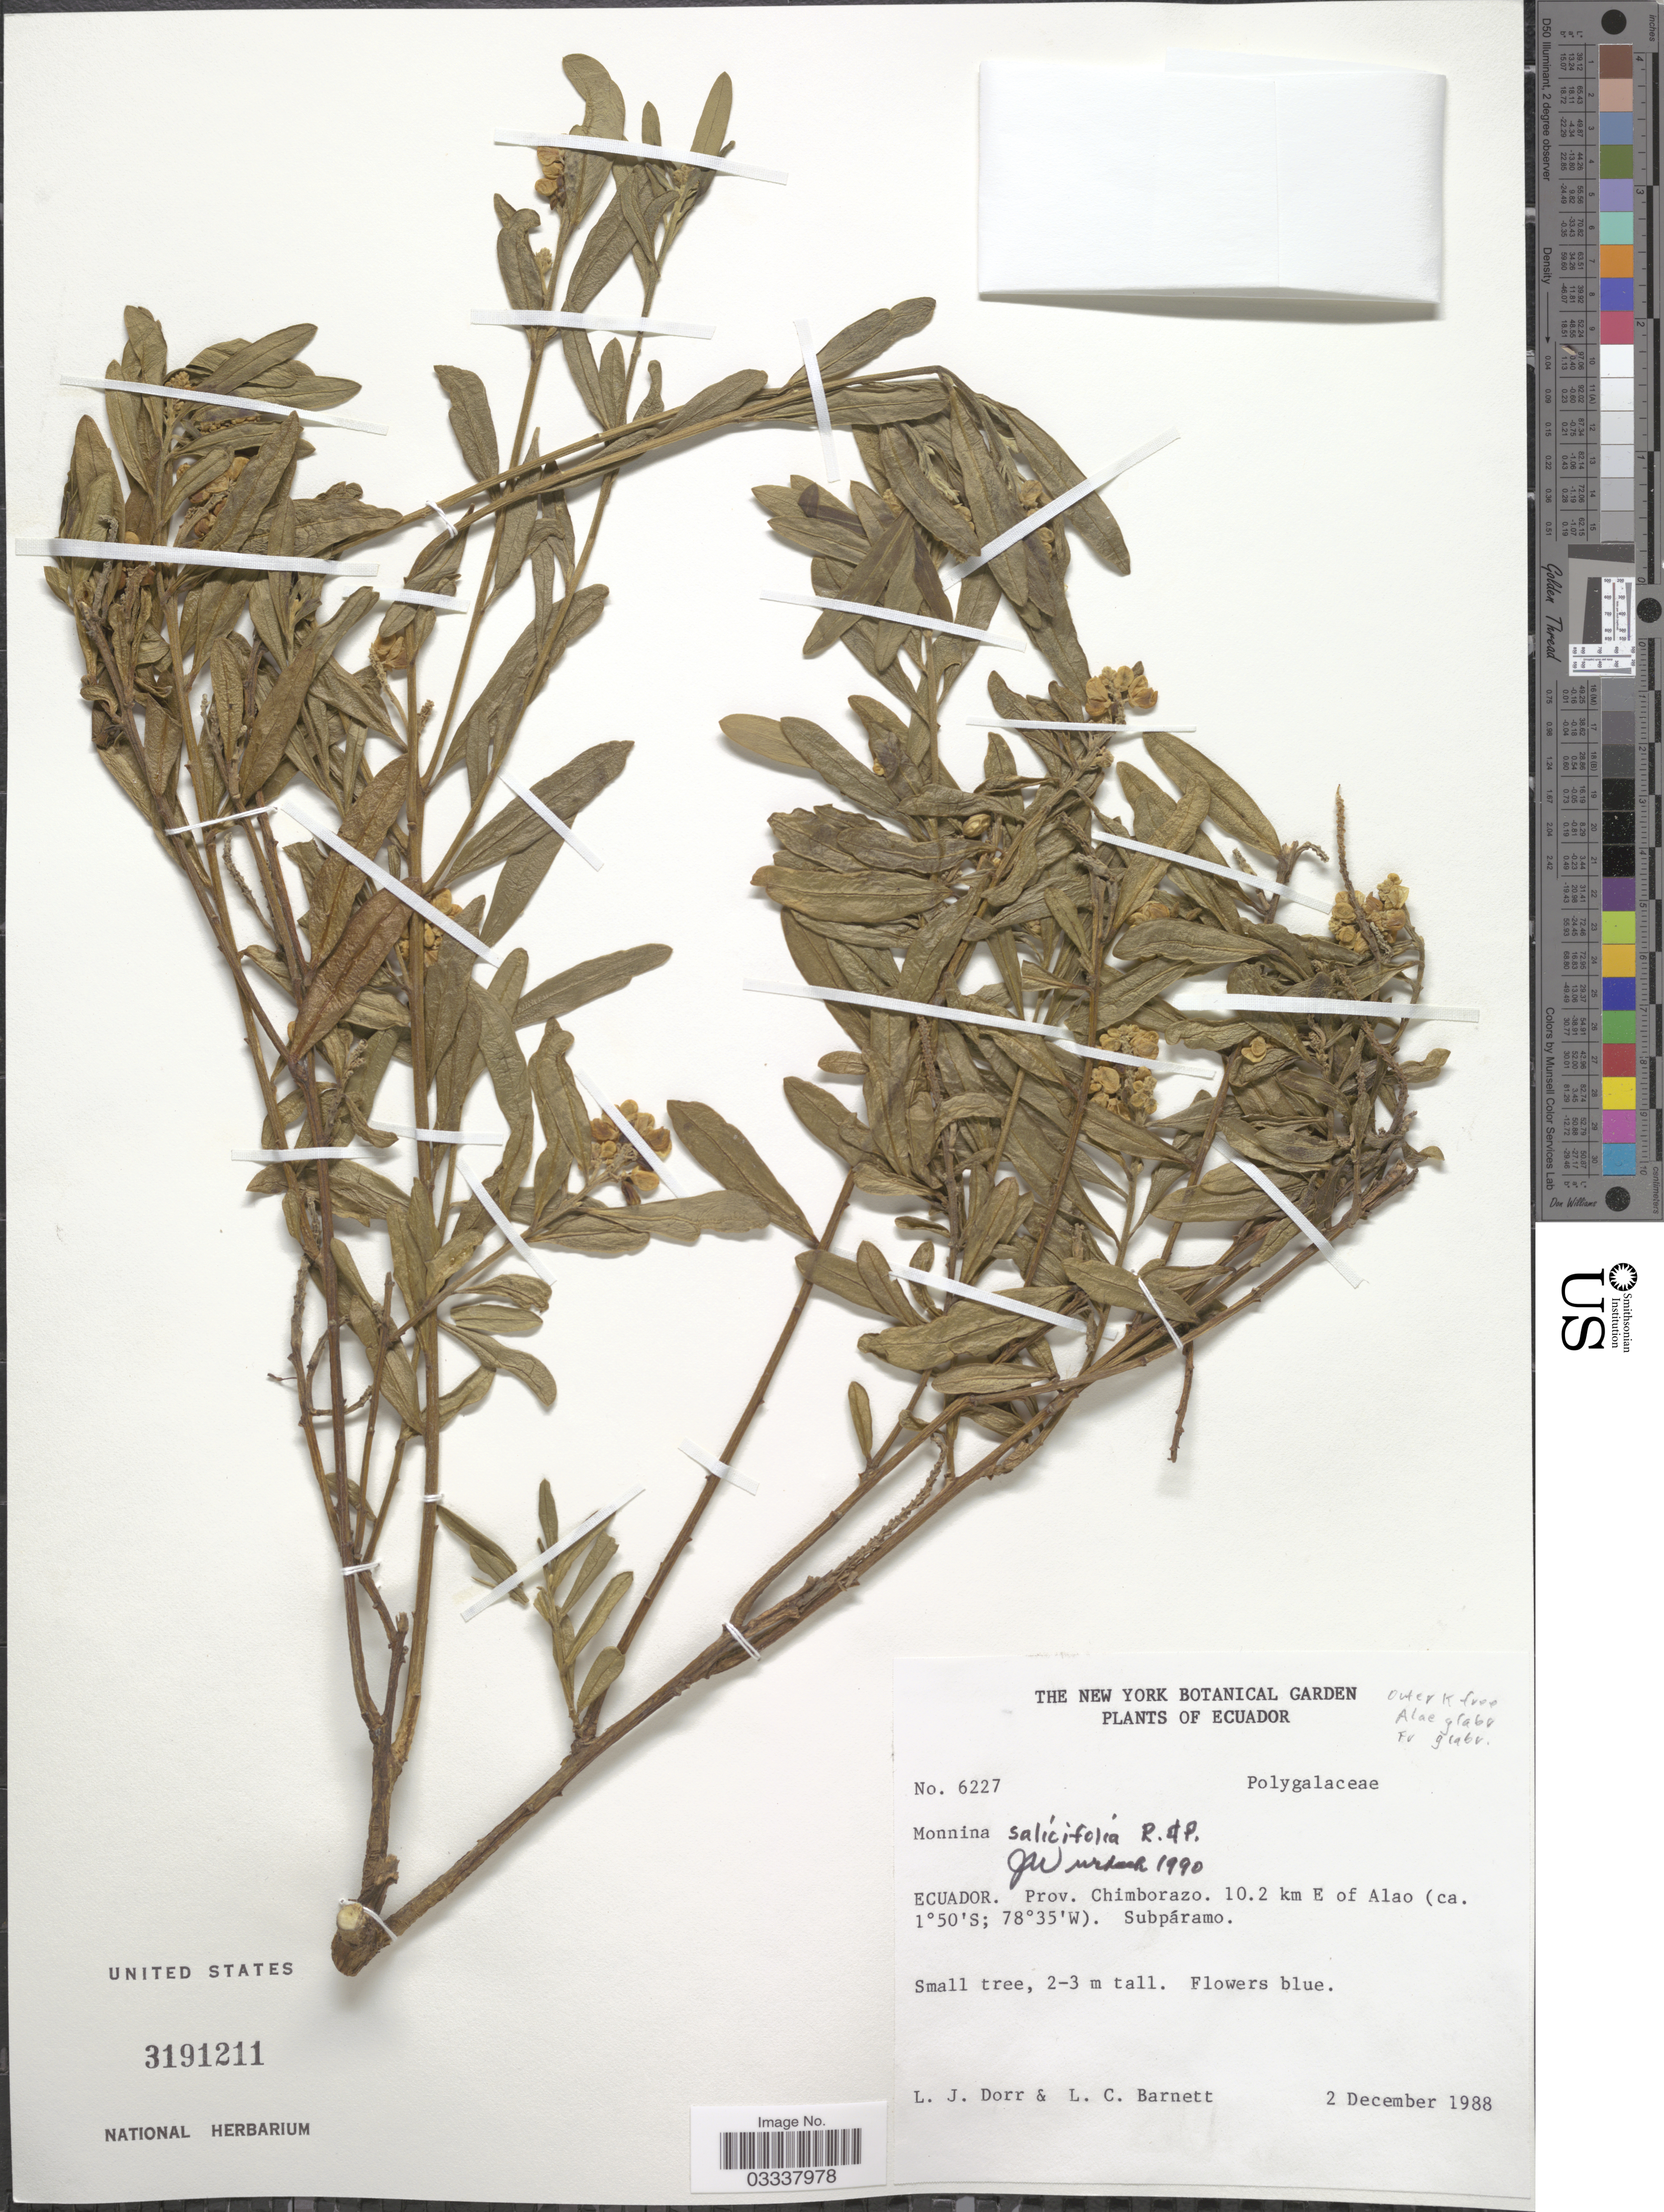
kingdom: Plantae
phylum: Tracheophyta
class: Magnoliopsida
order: Fabales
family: Polygalaceae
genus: Monnina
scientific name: Monnina salicifolia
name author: Ruiz & Pav.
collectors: L. J. Dorr & L. C. Barnett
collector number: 6227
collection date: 1988-12-02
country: Ecuador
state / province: Chimborazo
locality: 10.2 km E of Alao.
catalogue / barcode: US 3191211